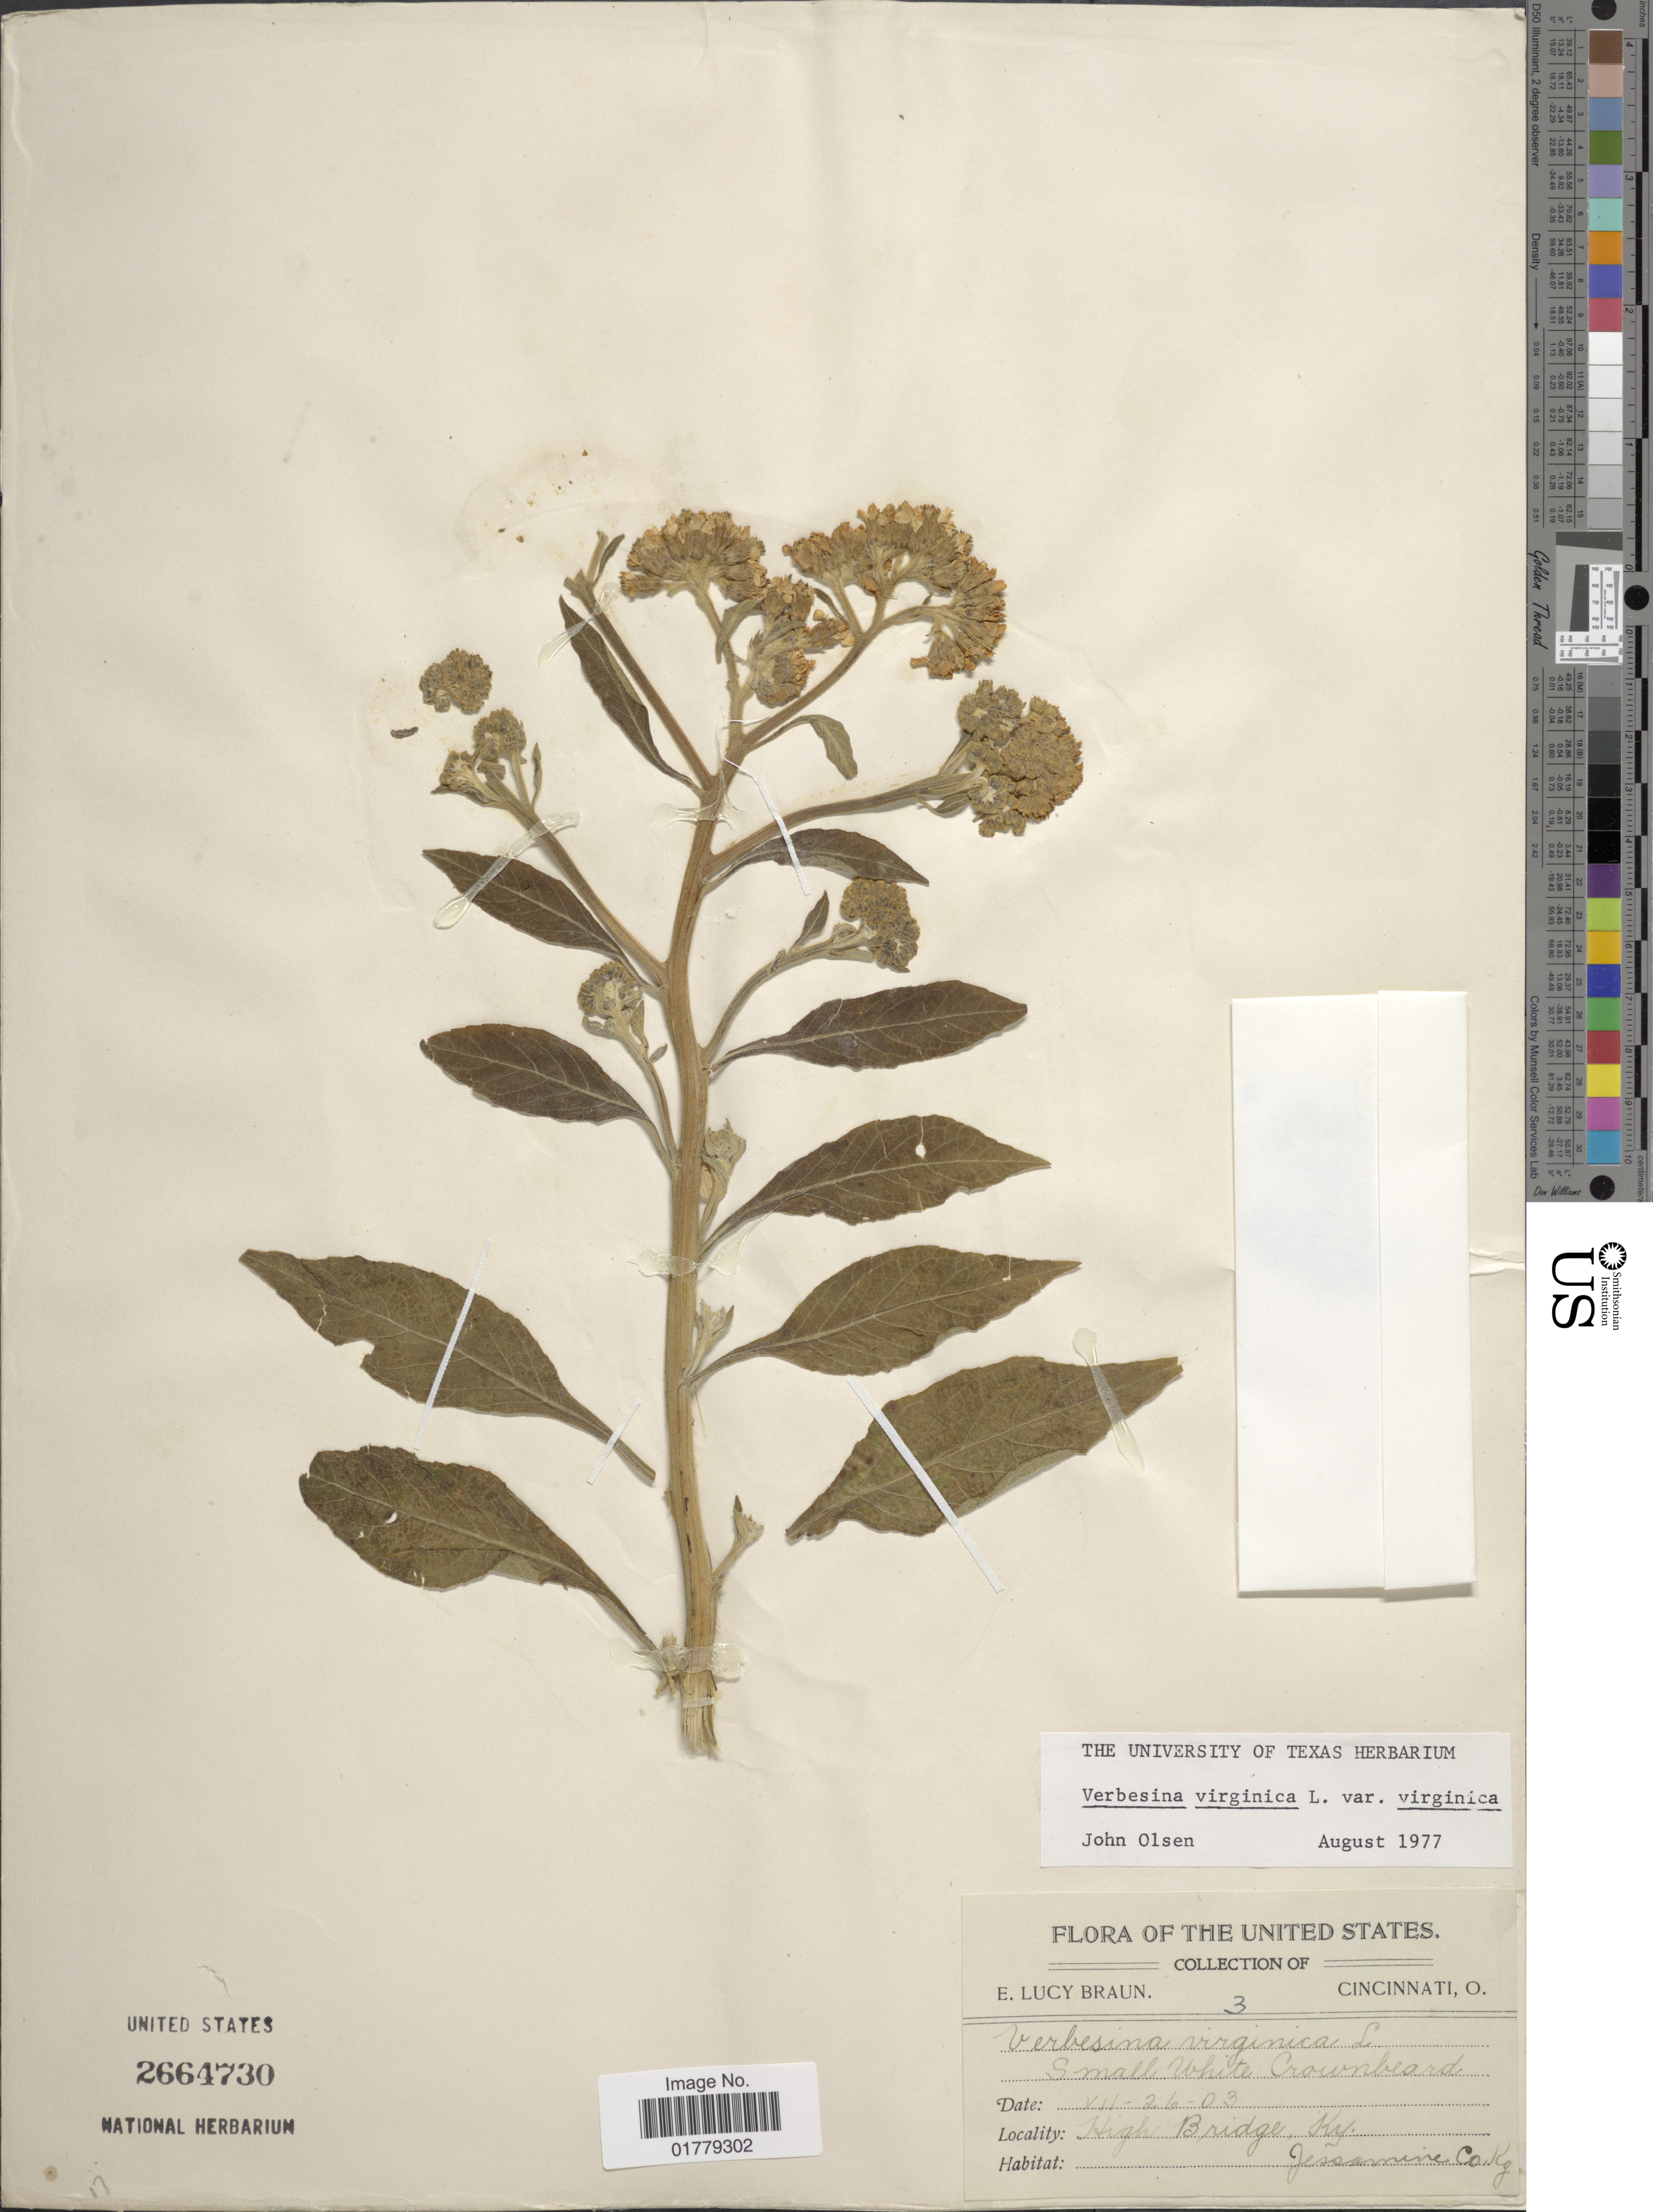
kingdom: Plantae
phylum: Tracheophyta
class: Magnoliopsida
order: Asterales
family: Asteraceae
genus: Verbesina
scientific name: Verbesina virginica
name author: L.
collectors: E. L. Braun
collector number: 3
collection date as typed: Transcribed d/m/y: 26/7/3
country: United States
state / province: Kentucky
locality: High Bridge, Ky. Jessamine Co.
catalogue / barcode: US 2664730